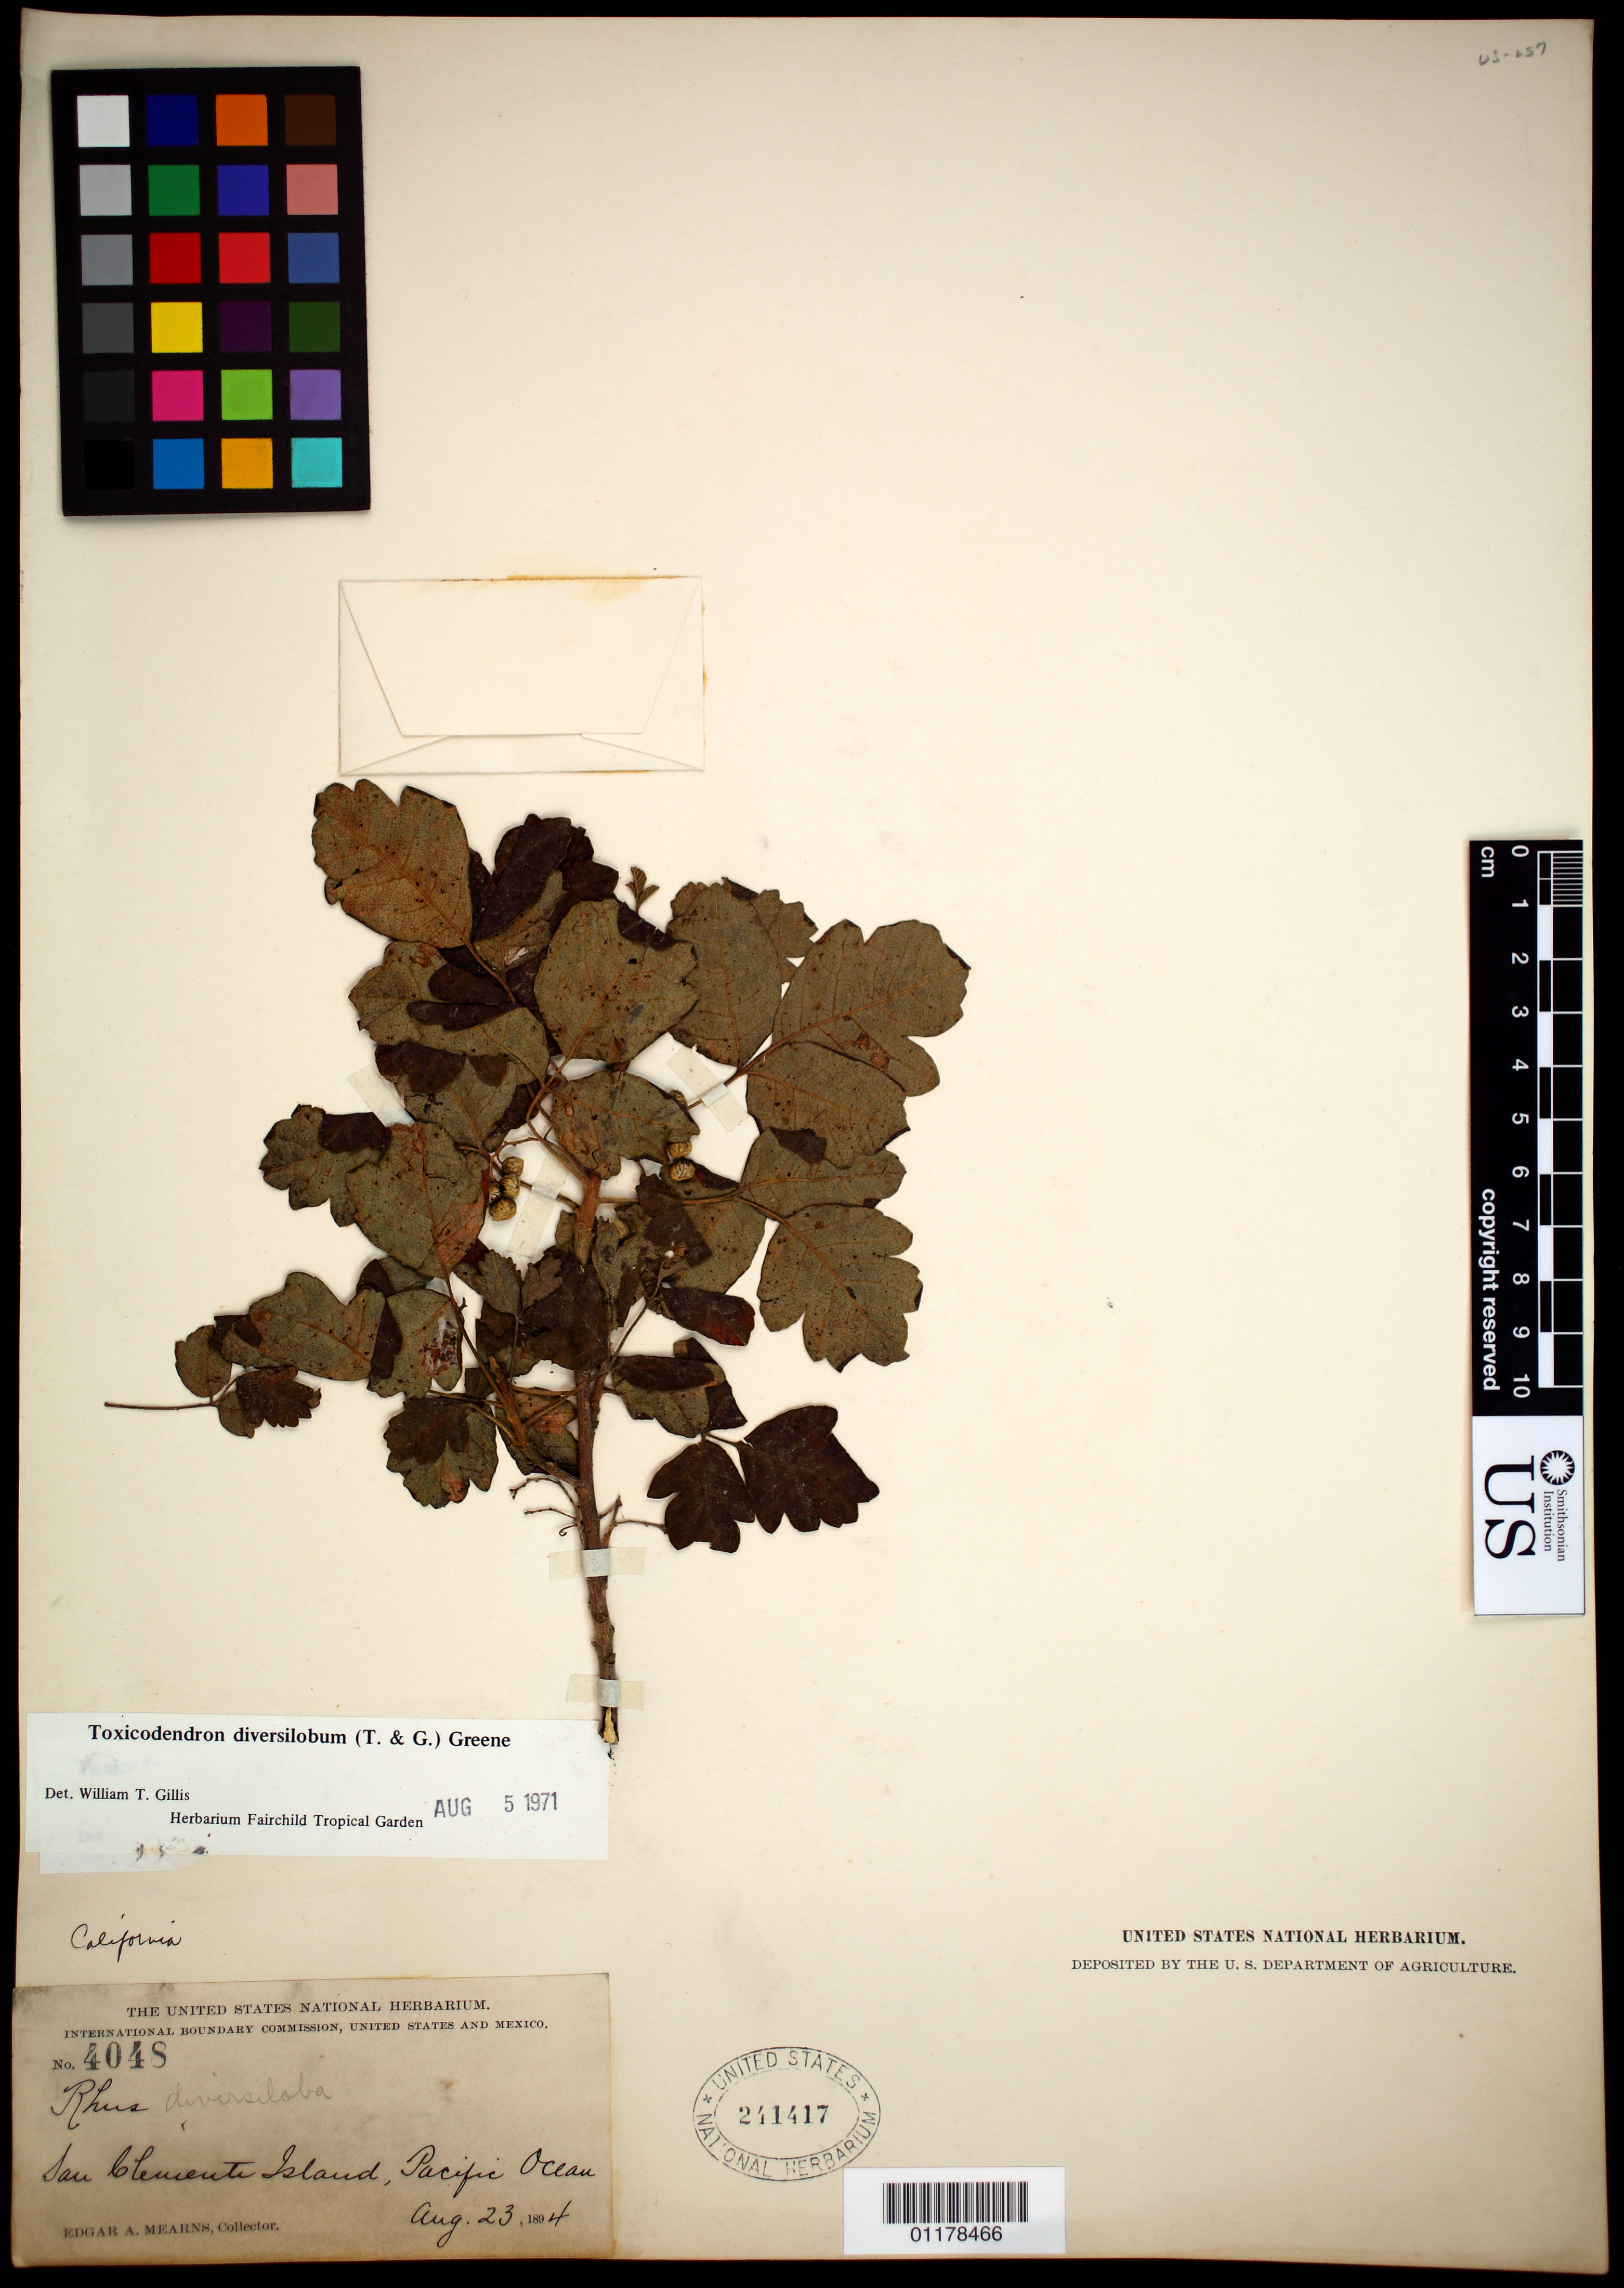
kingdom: Plantae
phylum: Tracheophyta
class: Magnoliopsida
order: Sapindales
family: Anacardiaceae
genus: Toxicodendron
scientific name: Toxicodendron diversilobum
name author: (Torr. & A. Gray) Greene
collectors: E. A. Mearns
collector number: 4048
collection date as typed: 23 Aug 1894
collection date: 1894-08-23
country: United States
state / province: California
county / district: Los Angeles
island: San Clemente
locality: San Clemente Island, Pacific Ocean.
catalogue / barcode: US 241417